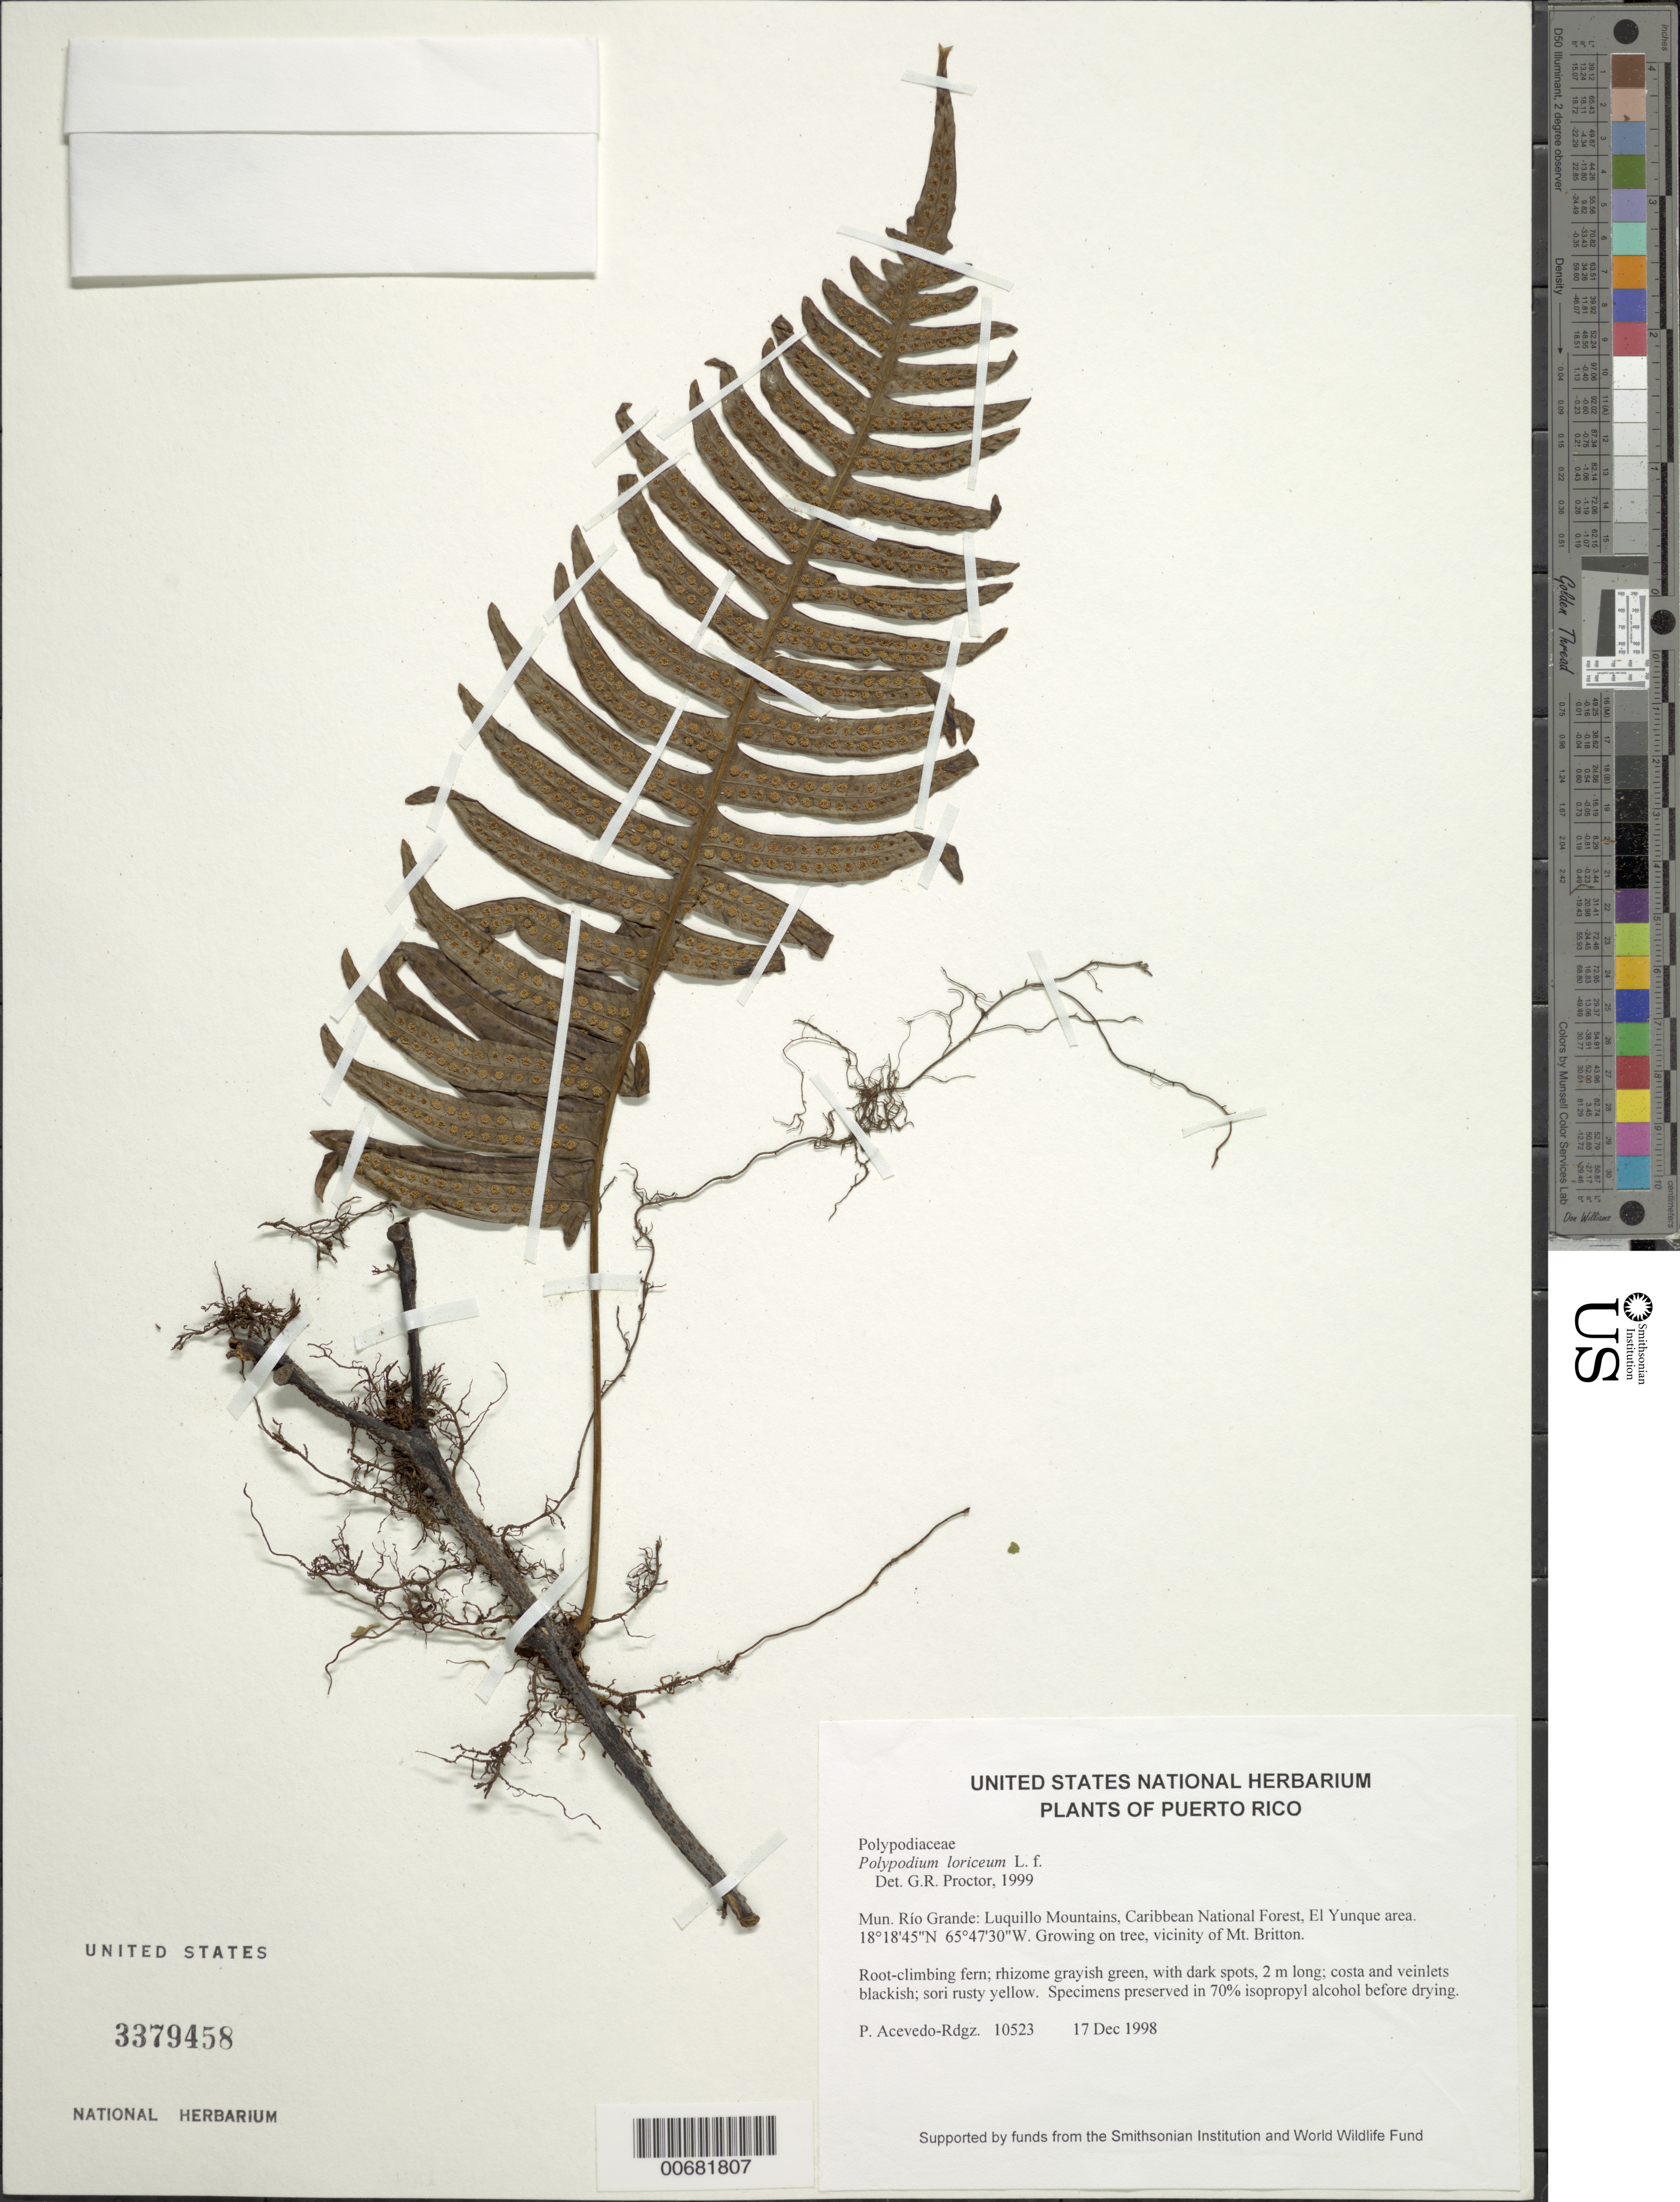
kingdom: Plantae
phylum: Tracheophyta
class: Polypodiopsida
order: Polypodiales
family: Polypodiaceae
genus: Serpocaulon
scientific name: Serpocaulon loriceum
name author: (L.) A.R. Sm.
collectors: P. Acevedo-Rodr.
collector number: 10523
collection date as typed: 17 Dec 1998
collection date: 1998-12-17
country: Puerto Rico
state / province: Río Grande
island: Puerto Rico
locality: Río Grande: Luquillo Mountains, Caribbean National Forest, El Yunque area.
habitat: Growing on tree, vicinity of Mt. Britton.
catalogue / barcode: US 3379458